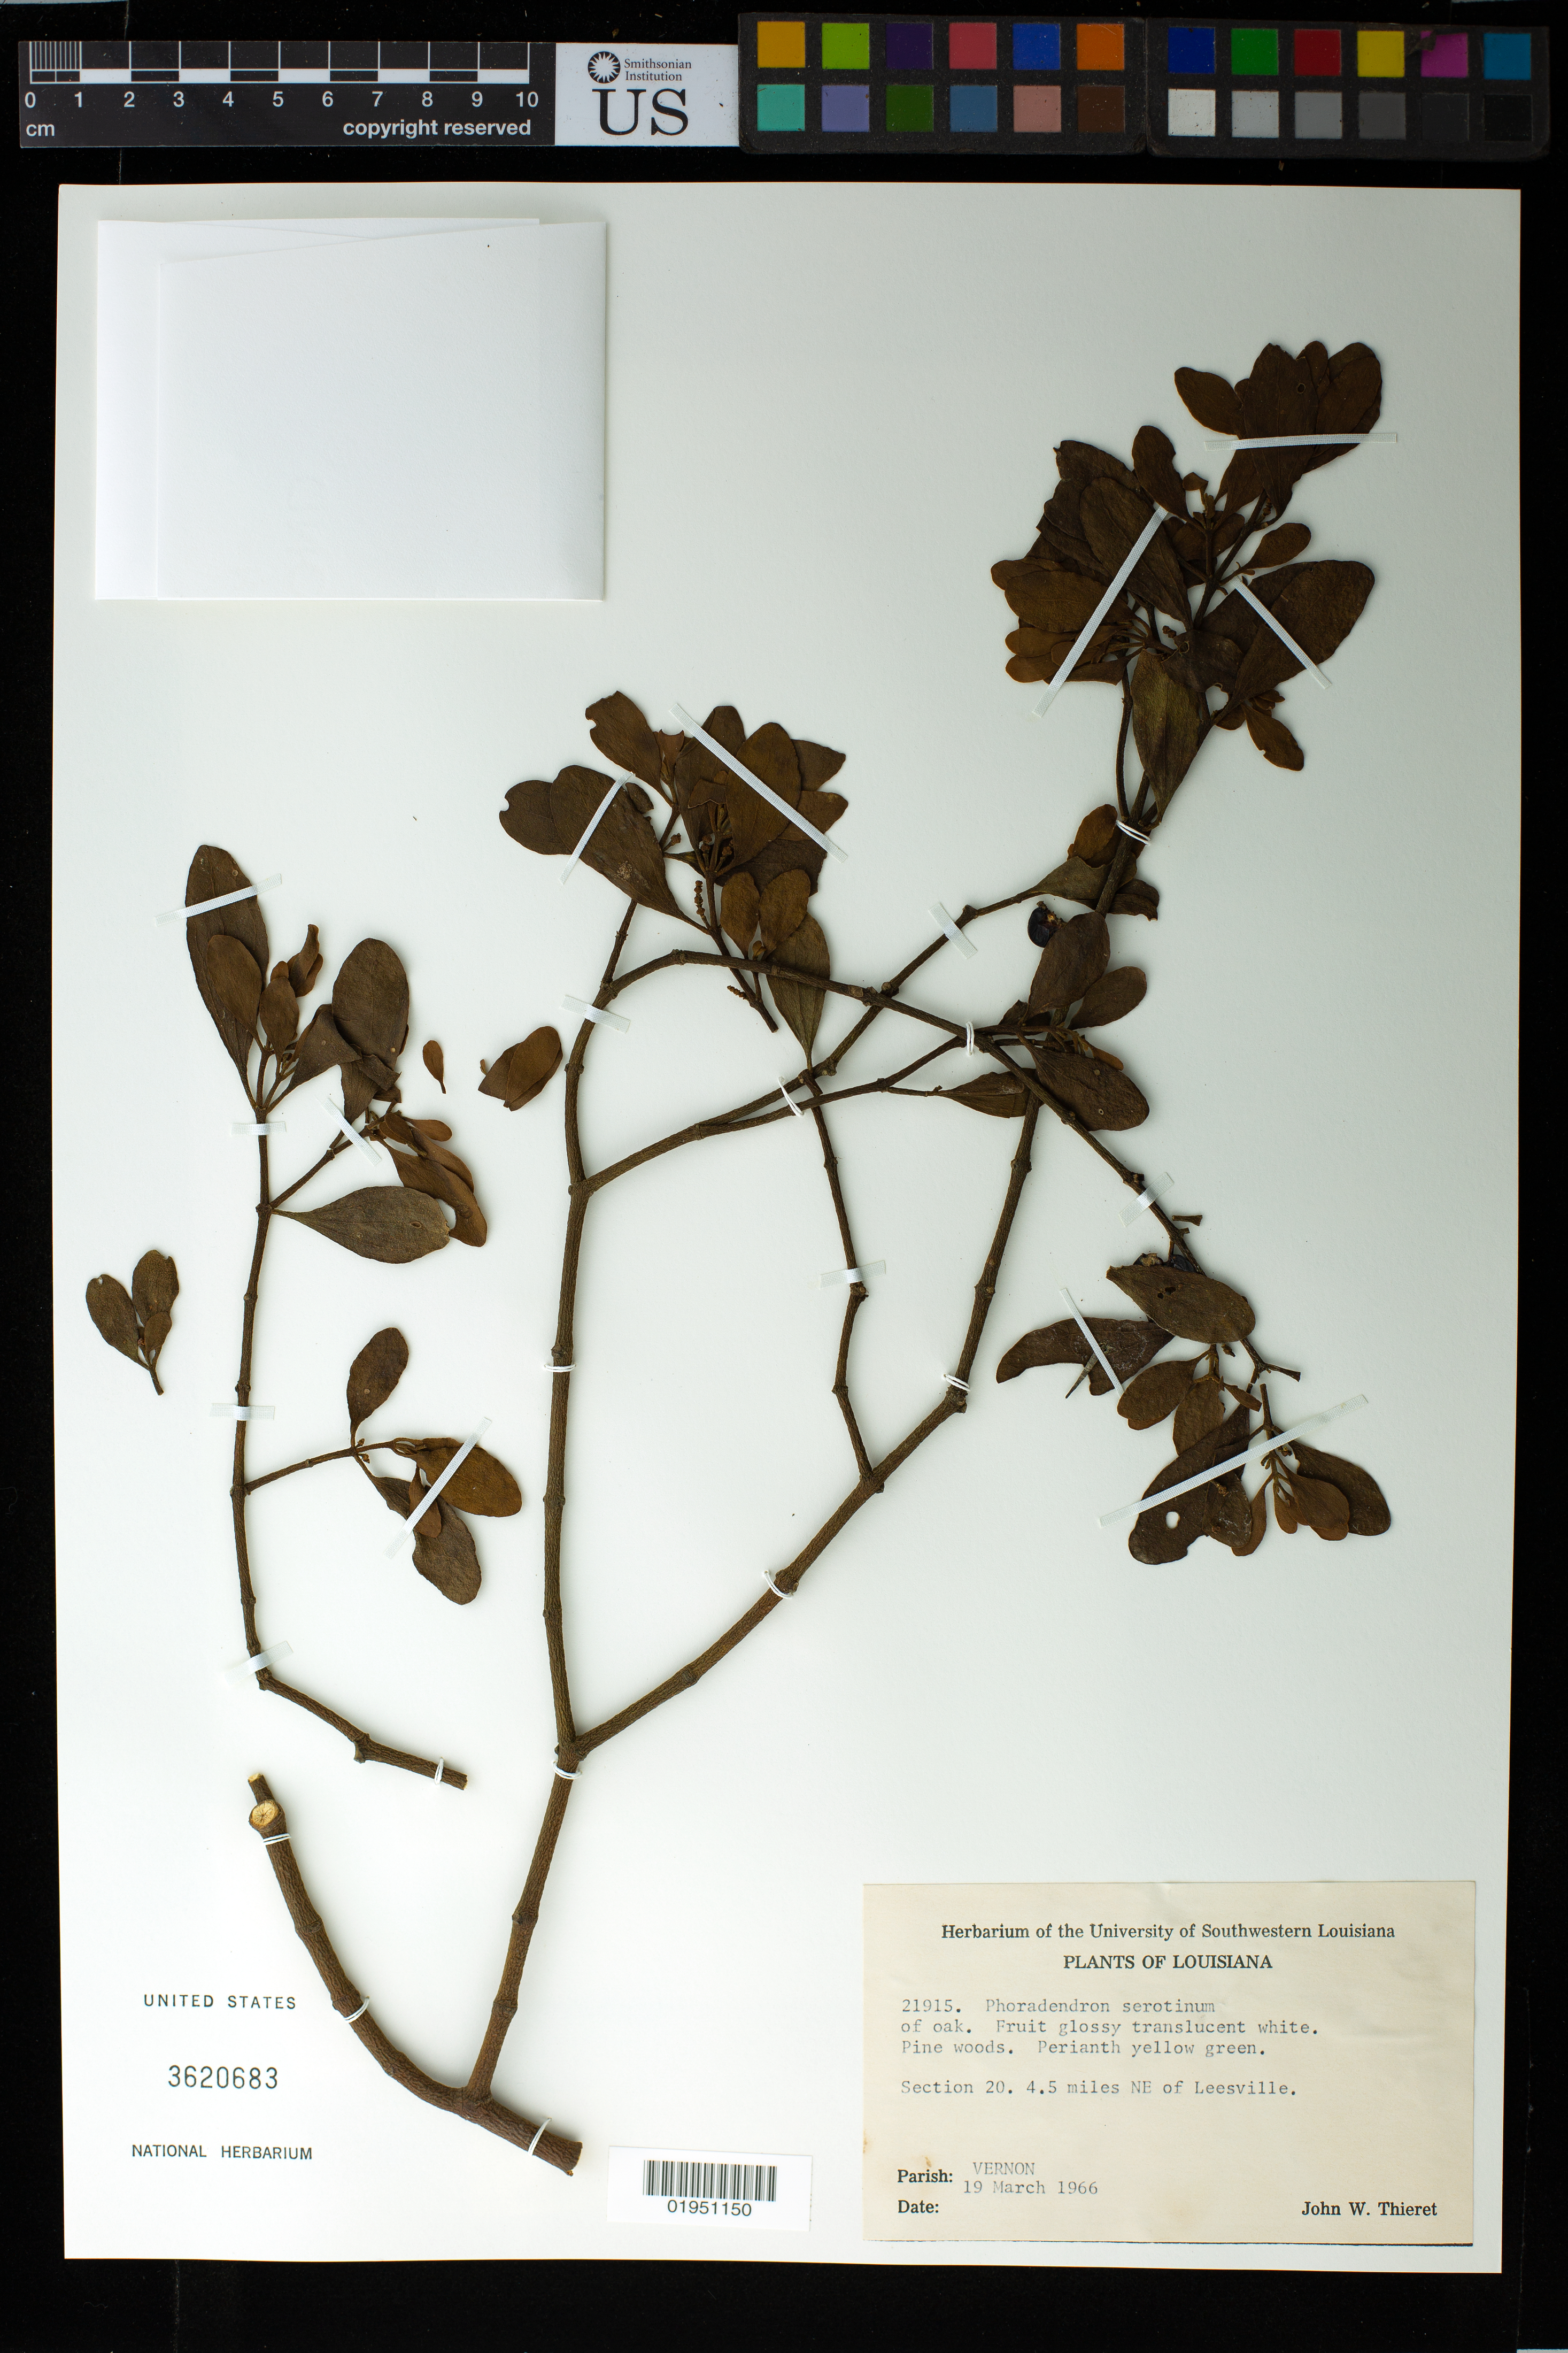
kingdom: Plantae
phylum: Tracheophyta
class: Magnoliopsida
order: Santalales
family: Viscaceae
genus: Phoradendron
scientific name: Phoradendron serotinum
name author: (Raf.) M.C. Johnst.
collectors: J. W. Thieret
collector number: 21915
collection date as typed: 19 Mar 1966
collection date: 1966-03-19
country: United States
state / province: Louisiana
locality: Section 20. 4.5 miles NE of Leevsville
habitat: Pine woods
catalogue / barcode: US 3620683